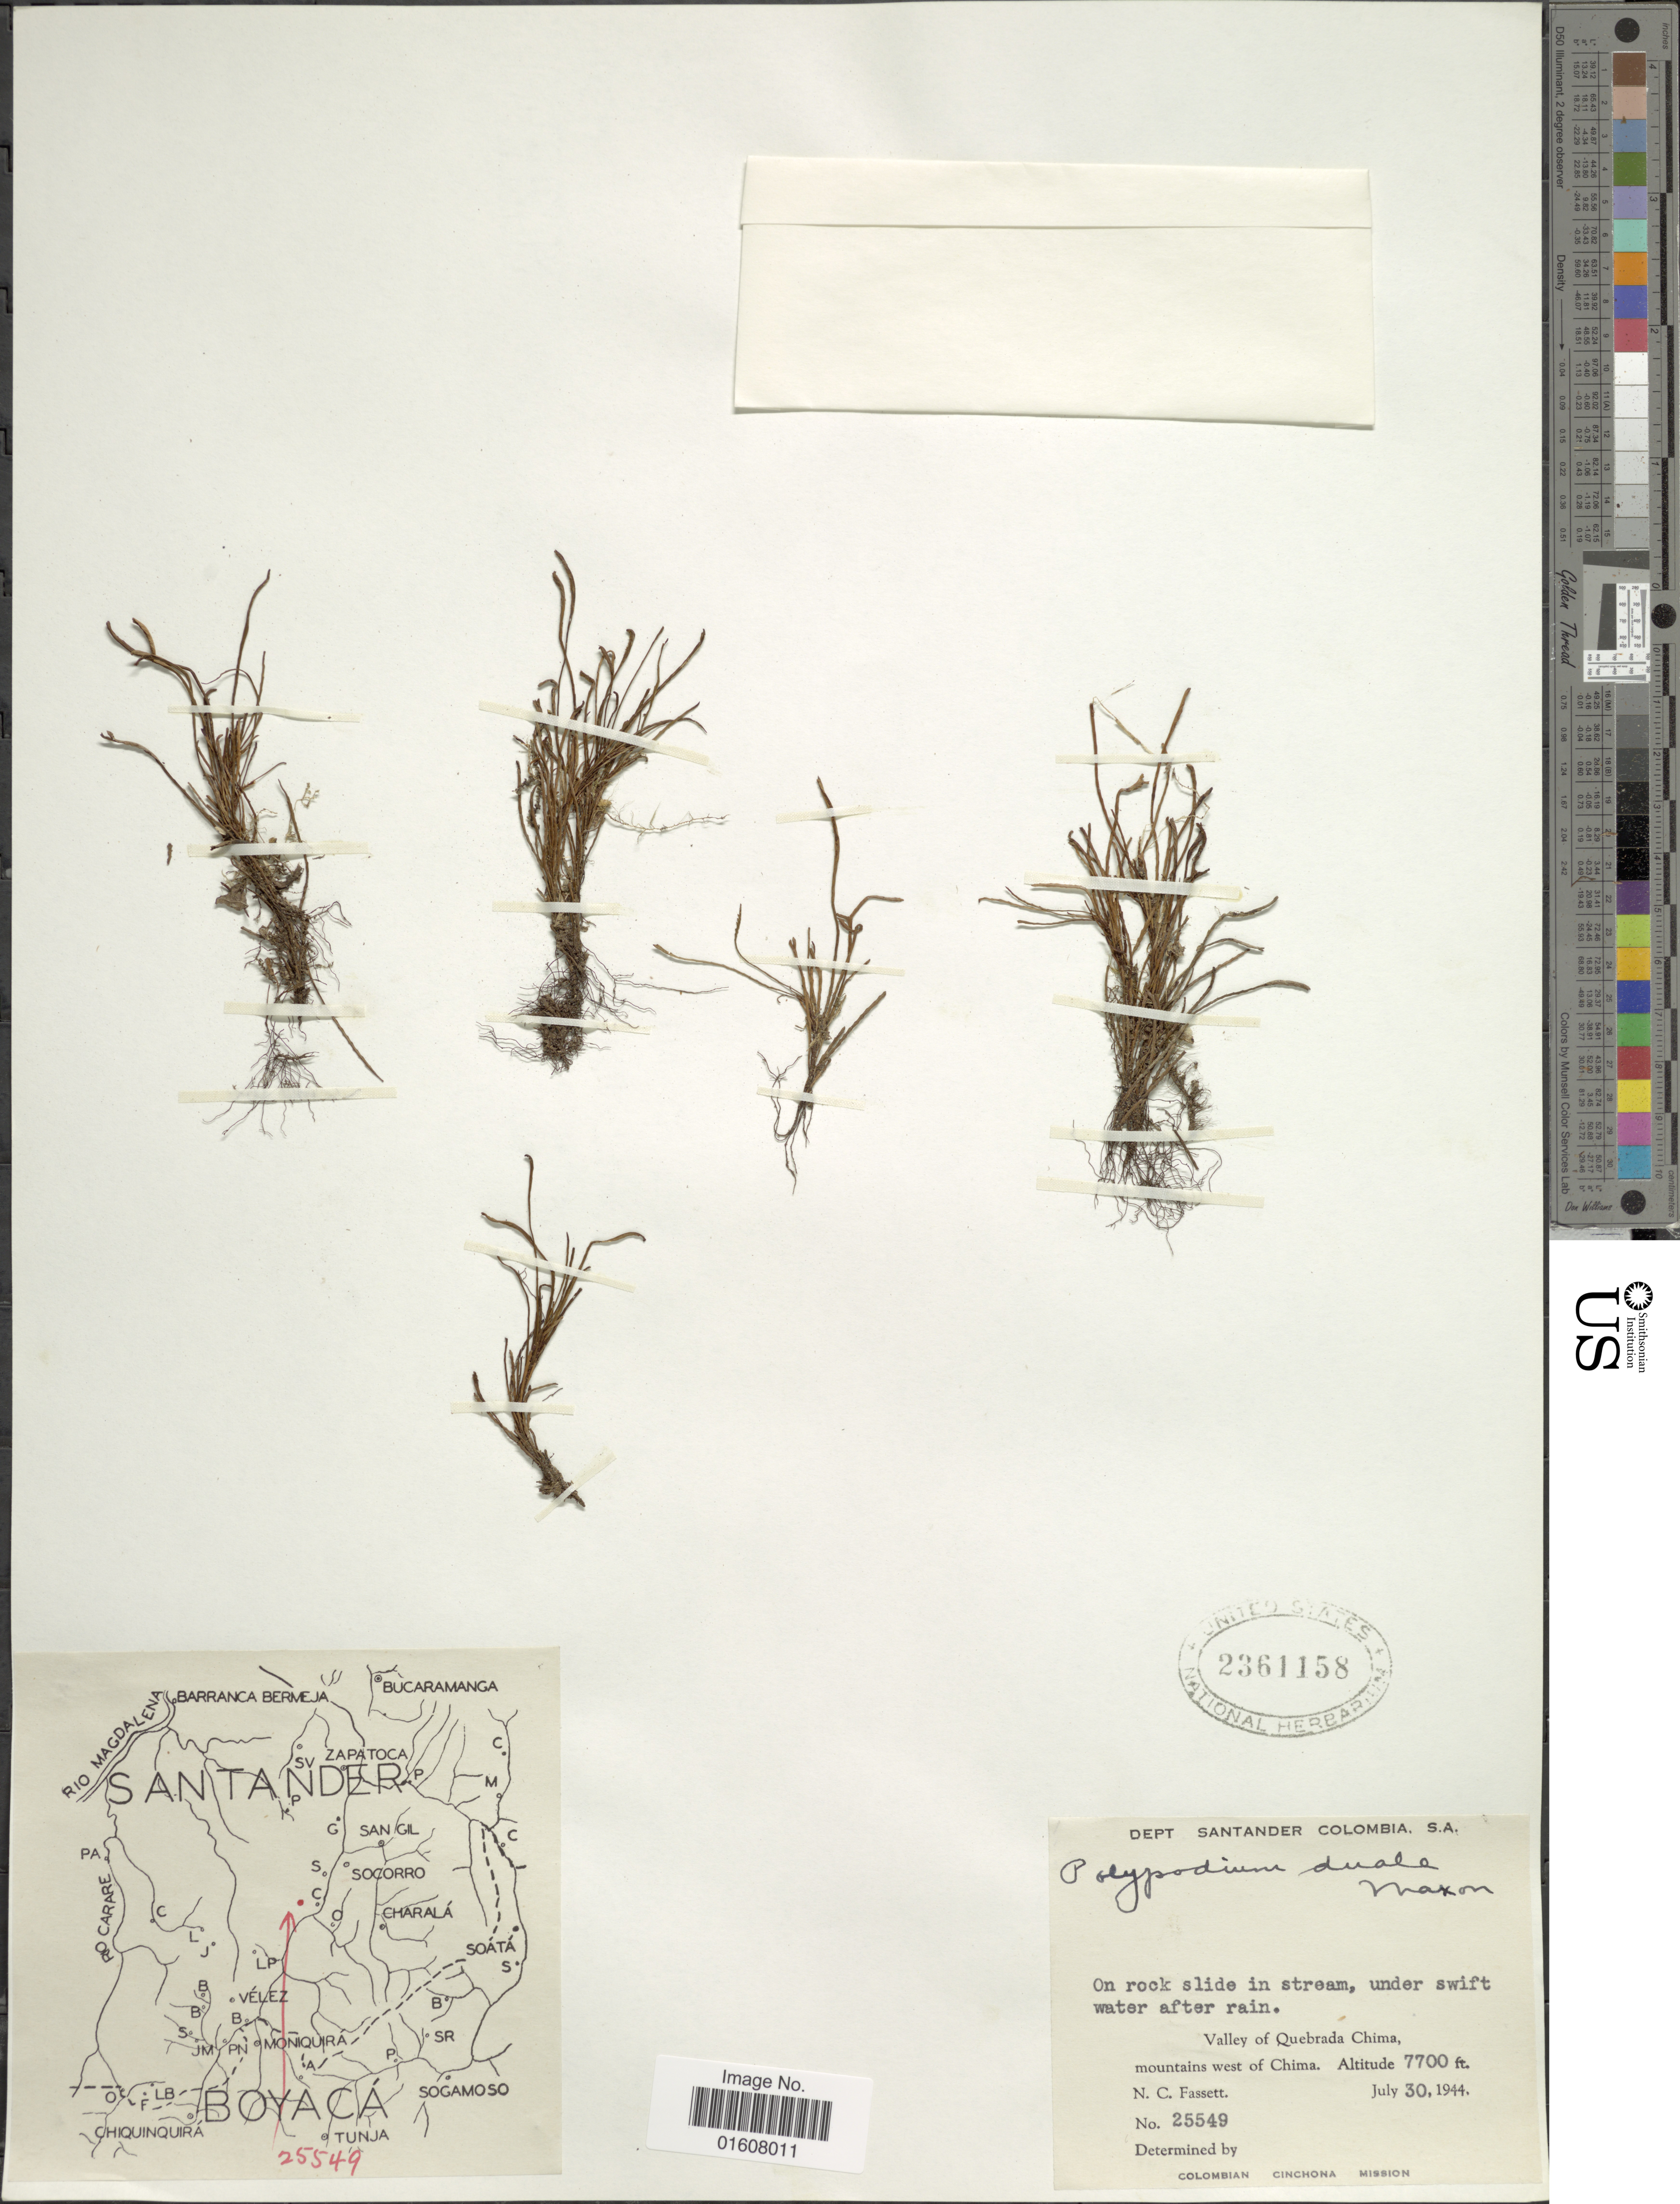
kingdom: Plantae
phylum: Tracheophyta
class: Polypodiopsida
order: Polypodiales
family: Polypodiaceae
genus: Cochlidium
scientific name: Cochlidium serrulatum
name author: (Sw.) L.E. Bishop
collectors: N. C. Fassett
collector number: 25549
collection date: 1944-07-30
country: Colombia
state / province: Santander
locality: Valley of Quebrada Chima, mountains west of Chima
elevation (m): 2347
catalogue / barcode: US 2361158